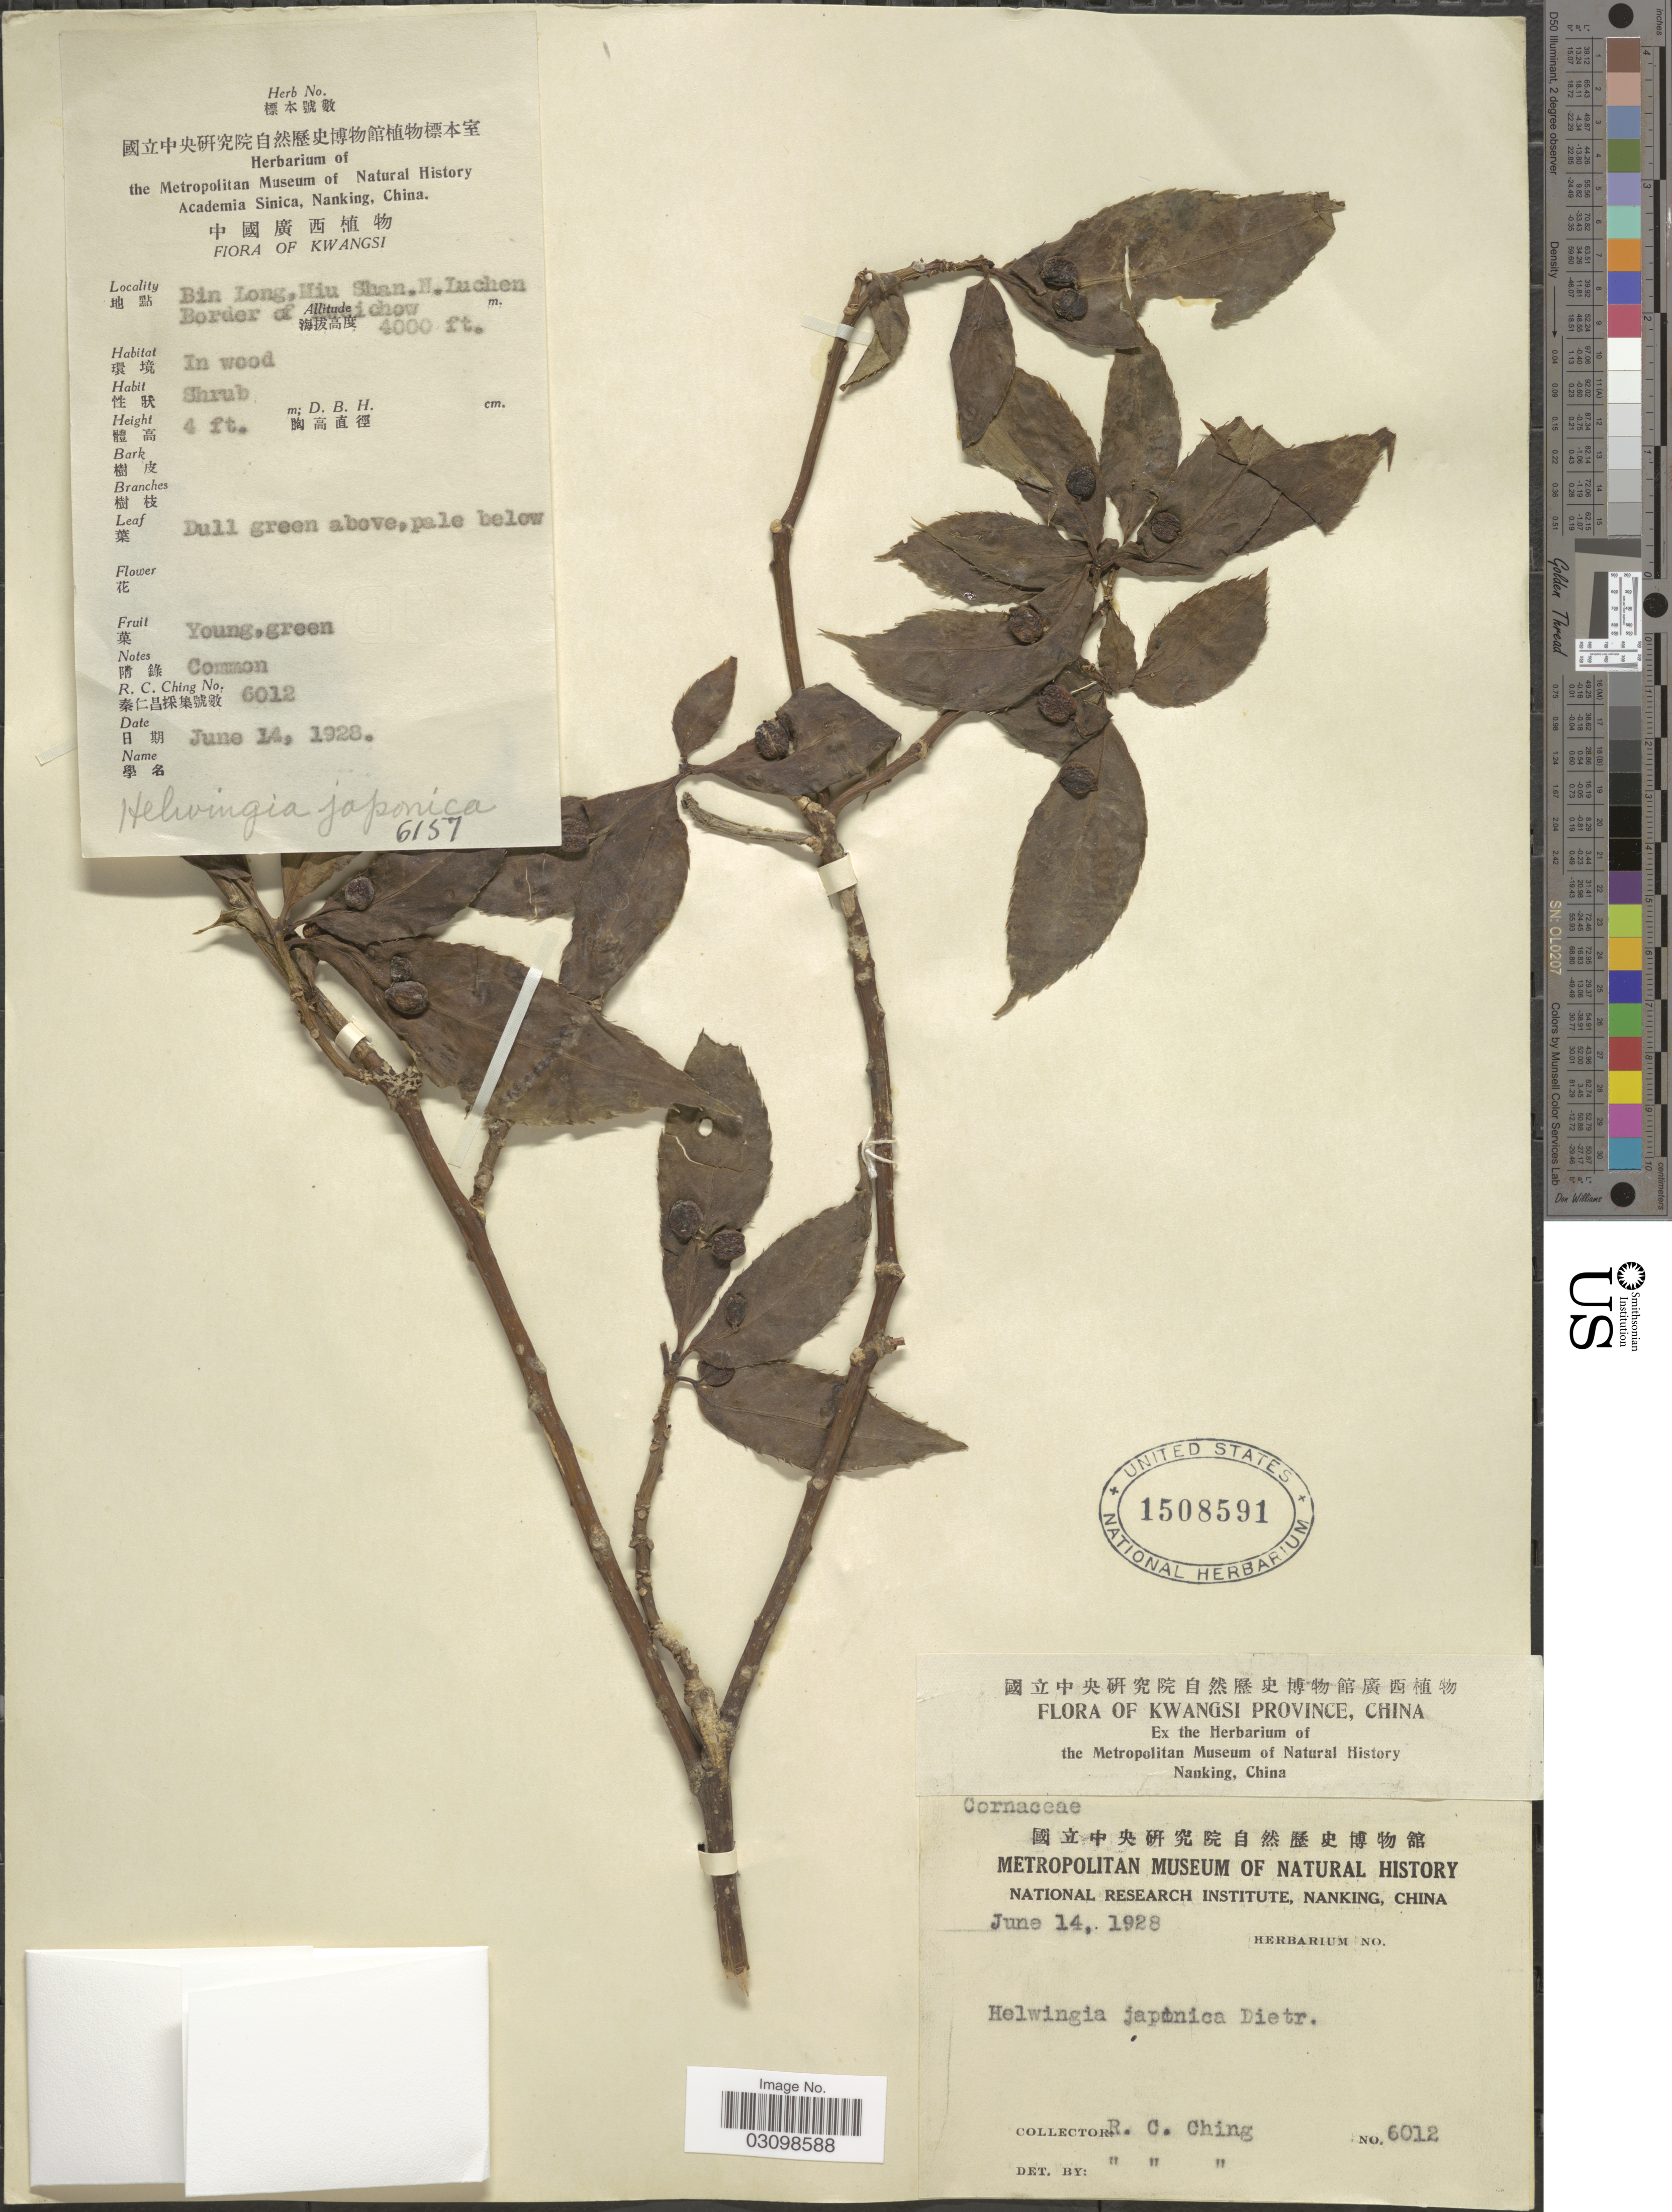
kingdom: Plantae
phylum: Tracheophyta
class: Magnoliopsida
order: Aquifoliales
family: Helwingiaceae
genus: Helwingia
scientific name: Helwingia japonica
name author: (Thunb.) Dietr.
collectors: R. C. Ching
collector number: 6012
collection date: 1928-06-14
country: China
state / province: Guangxi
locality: Kwangsi Province, Bin Long, Miu Shan. N. Luchen, Border of [illegible text]ichow.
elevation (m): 1219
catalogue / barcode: US 1508591